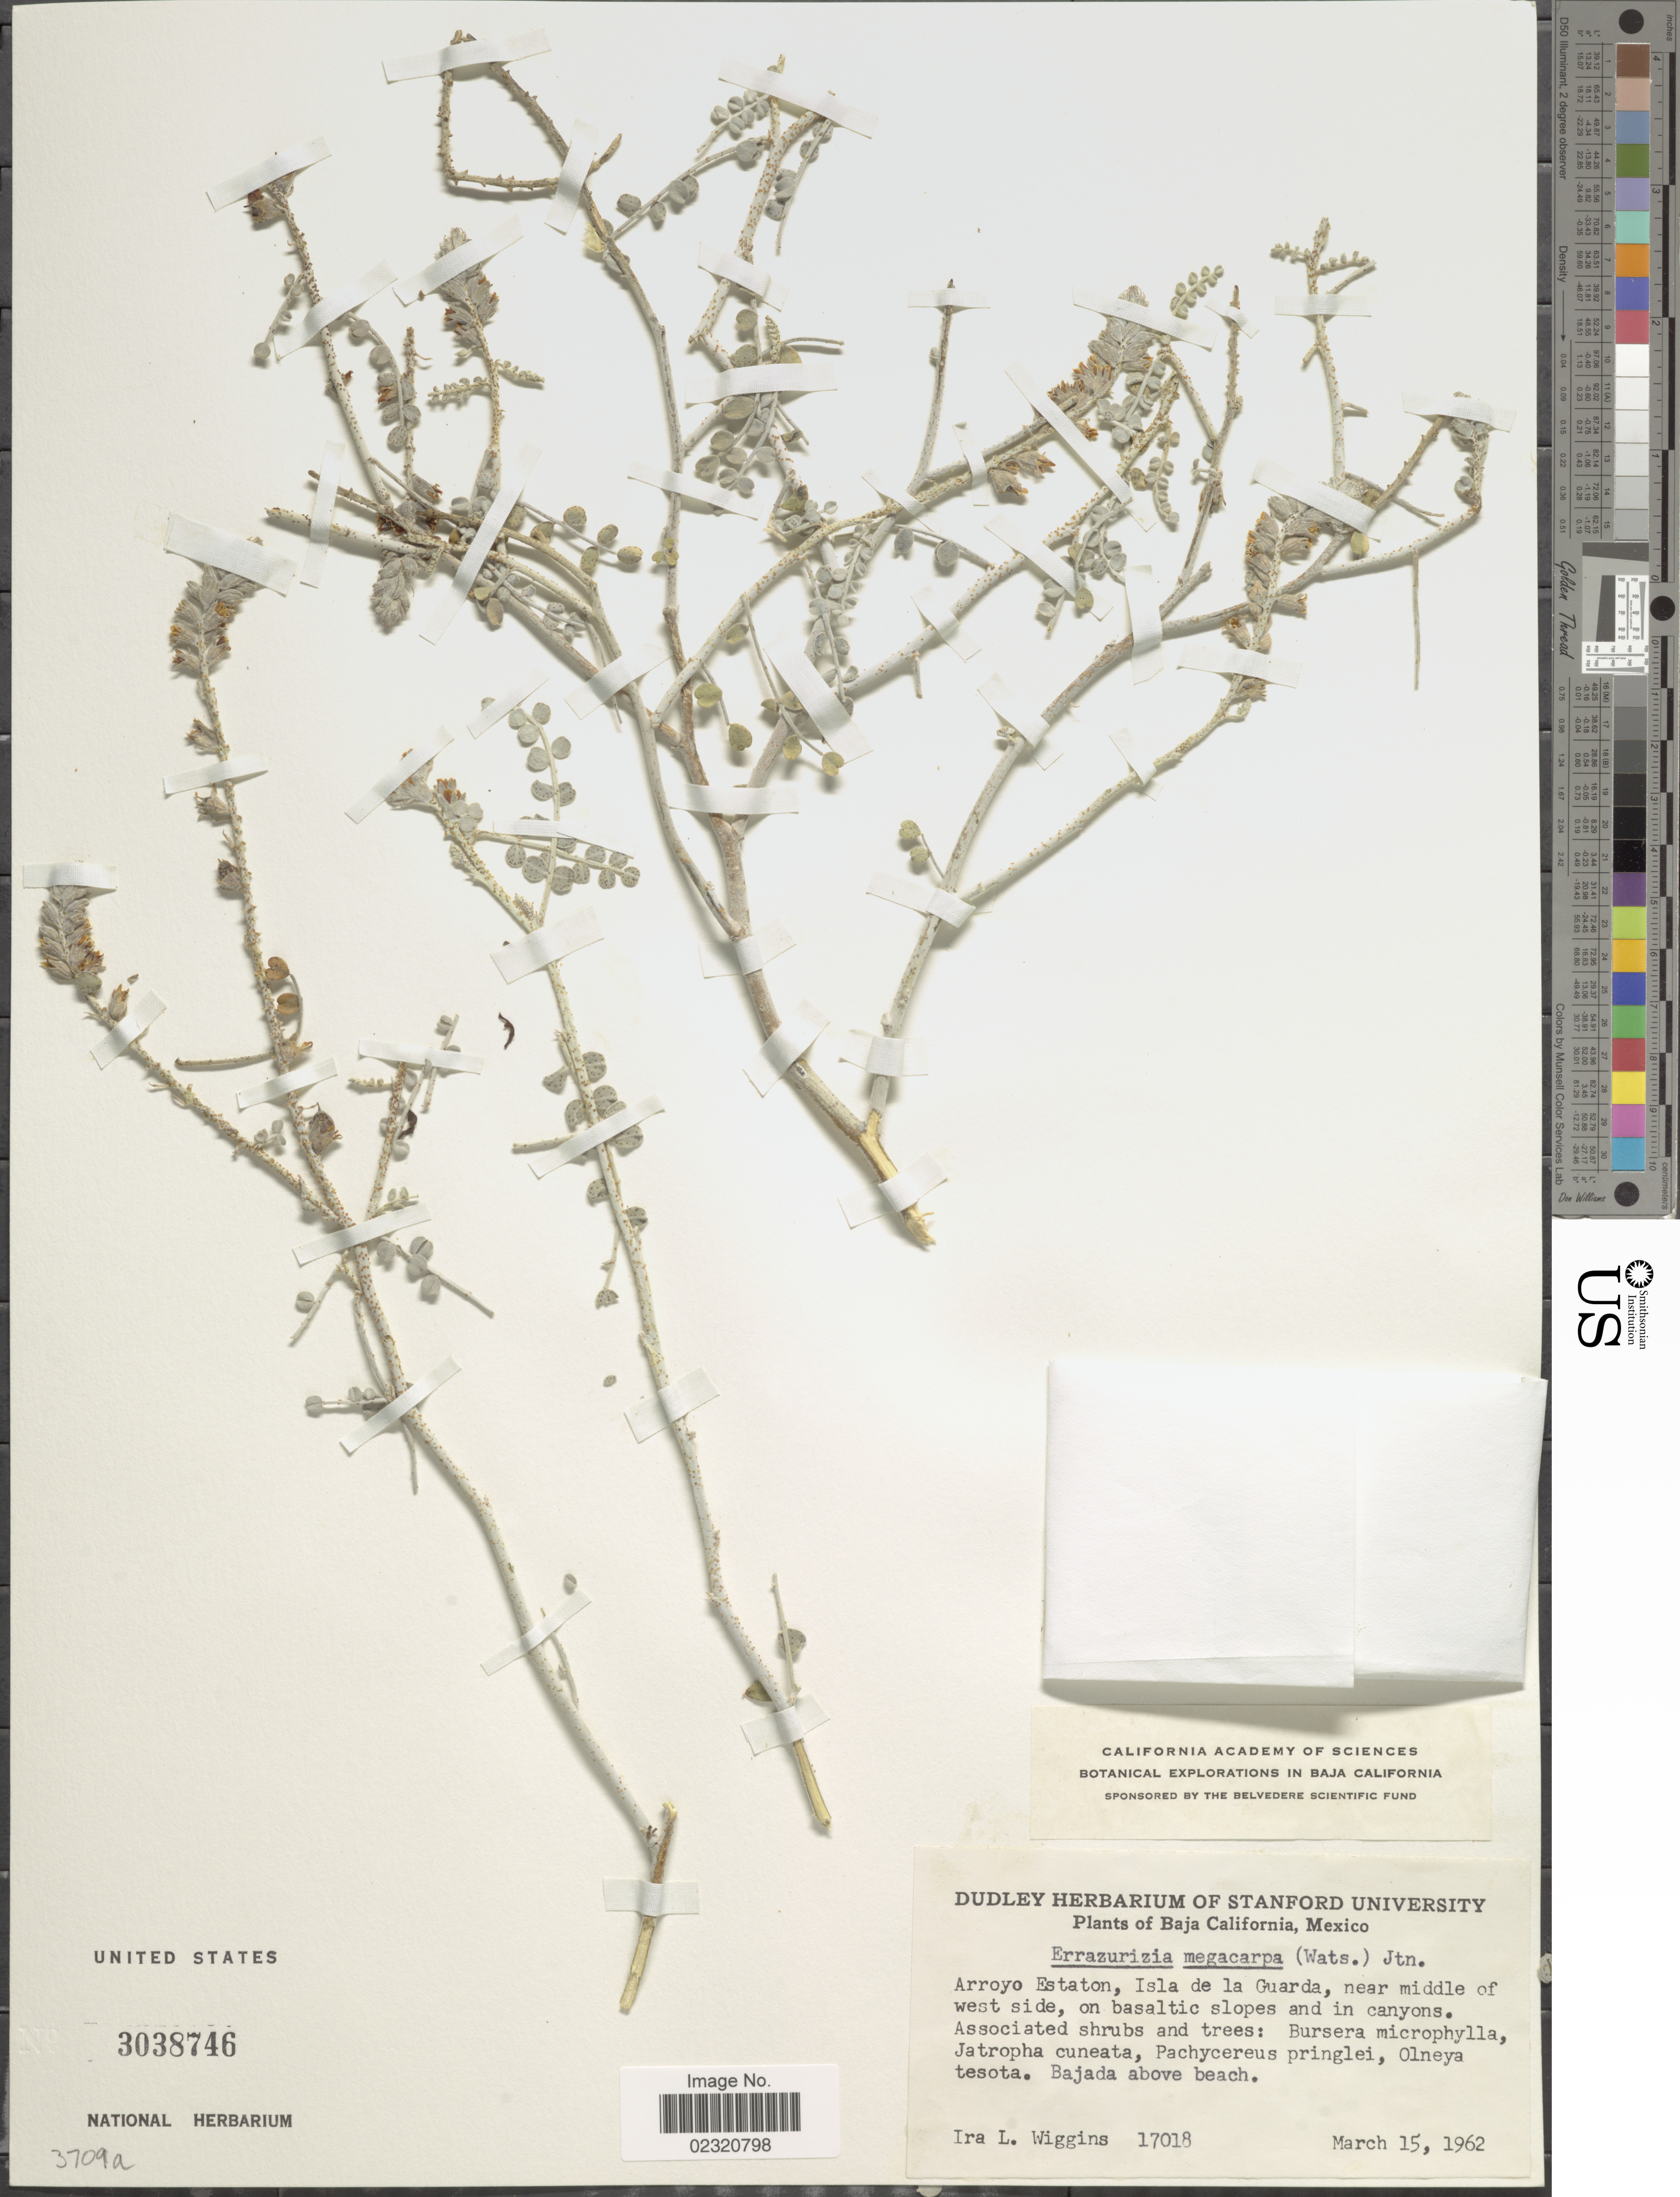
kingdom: Plantae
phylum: Tracheophyta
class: Magnoliopsida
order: Fabales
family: Fabaceae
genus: Errazurizia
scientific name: Errazurizia megacarpa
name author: I.M. Johnst.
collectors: I. L. Wiggins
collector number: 17018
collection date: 1962-03-15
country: Mexico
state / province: Baja California Norte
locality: Arroyo Estaton, Isla de la Guarda, near Middle of west side, on basaltic slopes and in canyons, Bajada above beach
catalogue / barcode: US 3038746